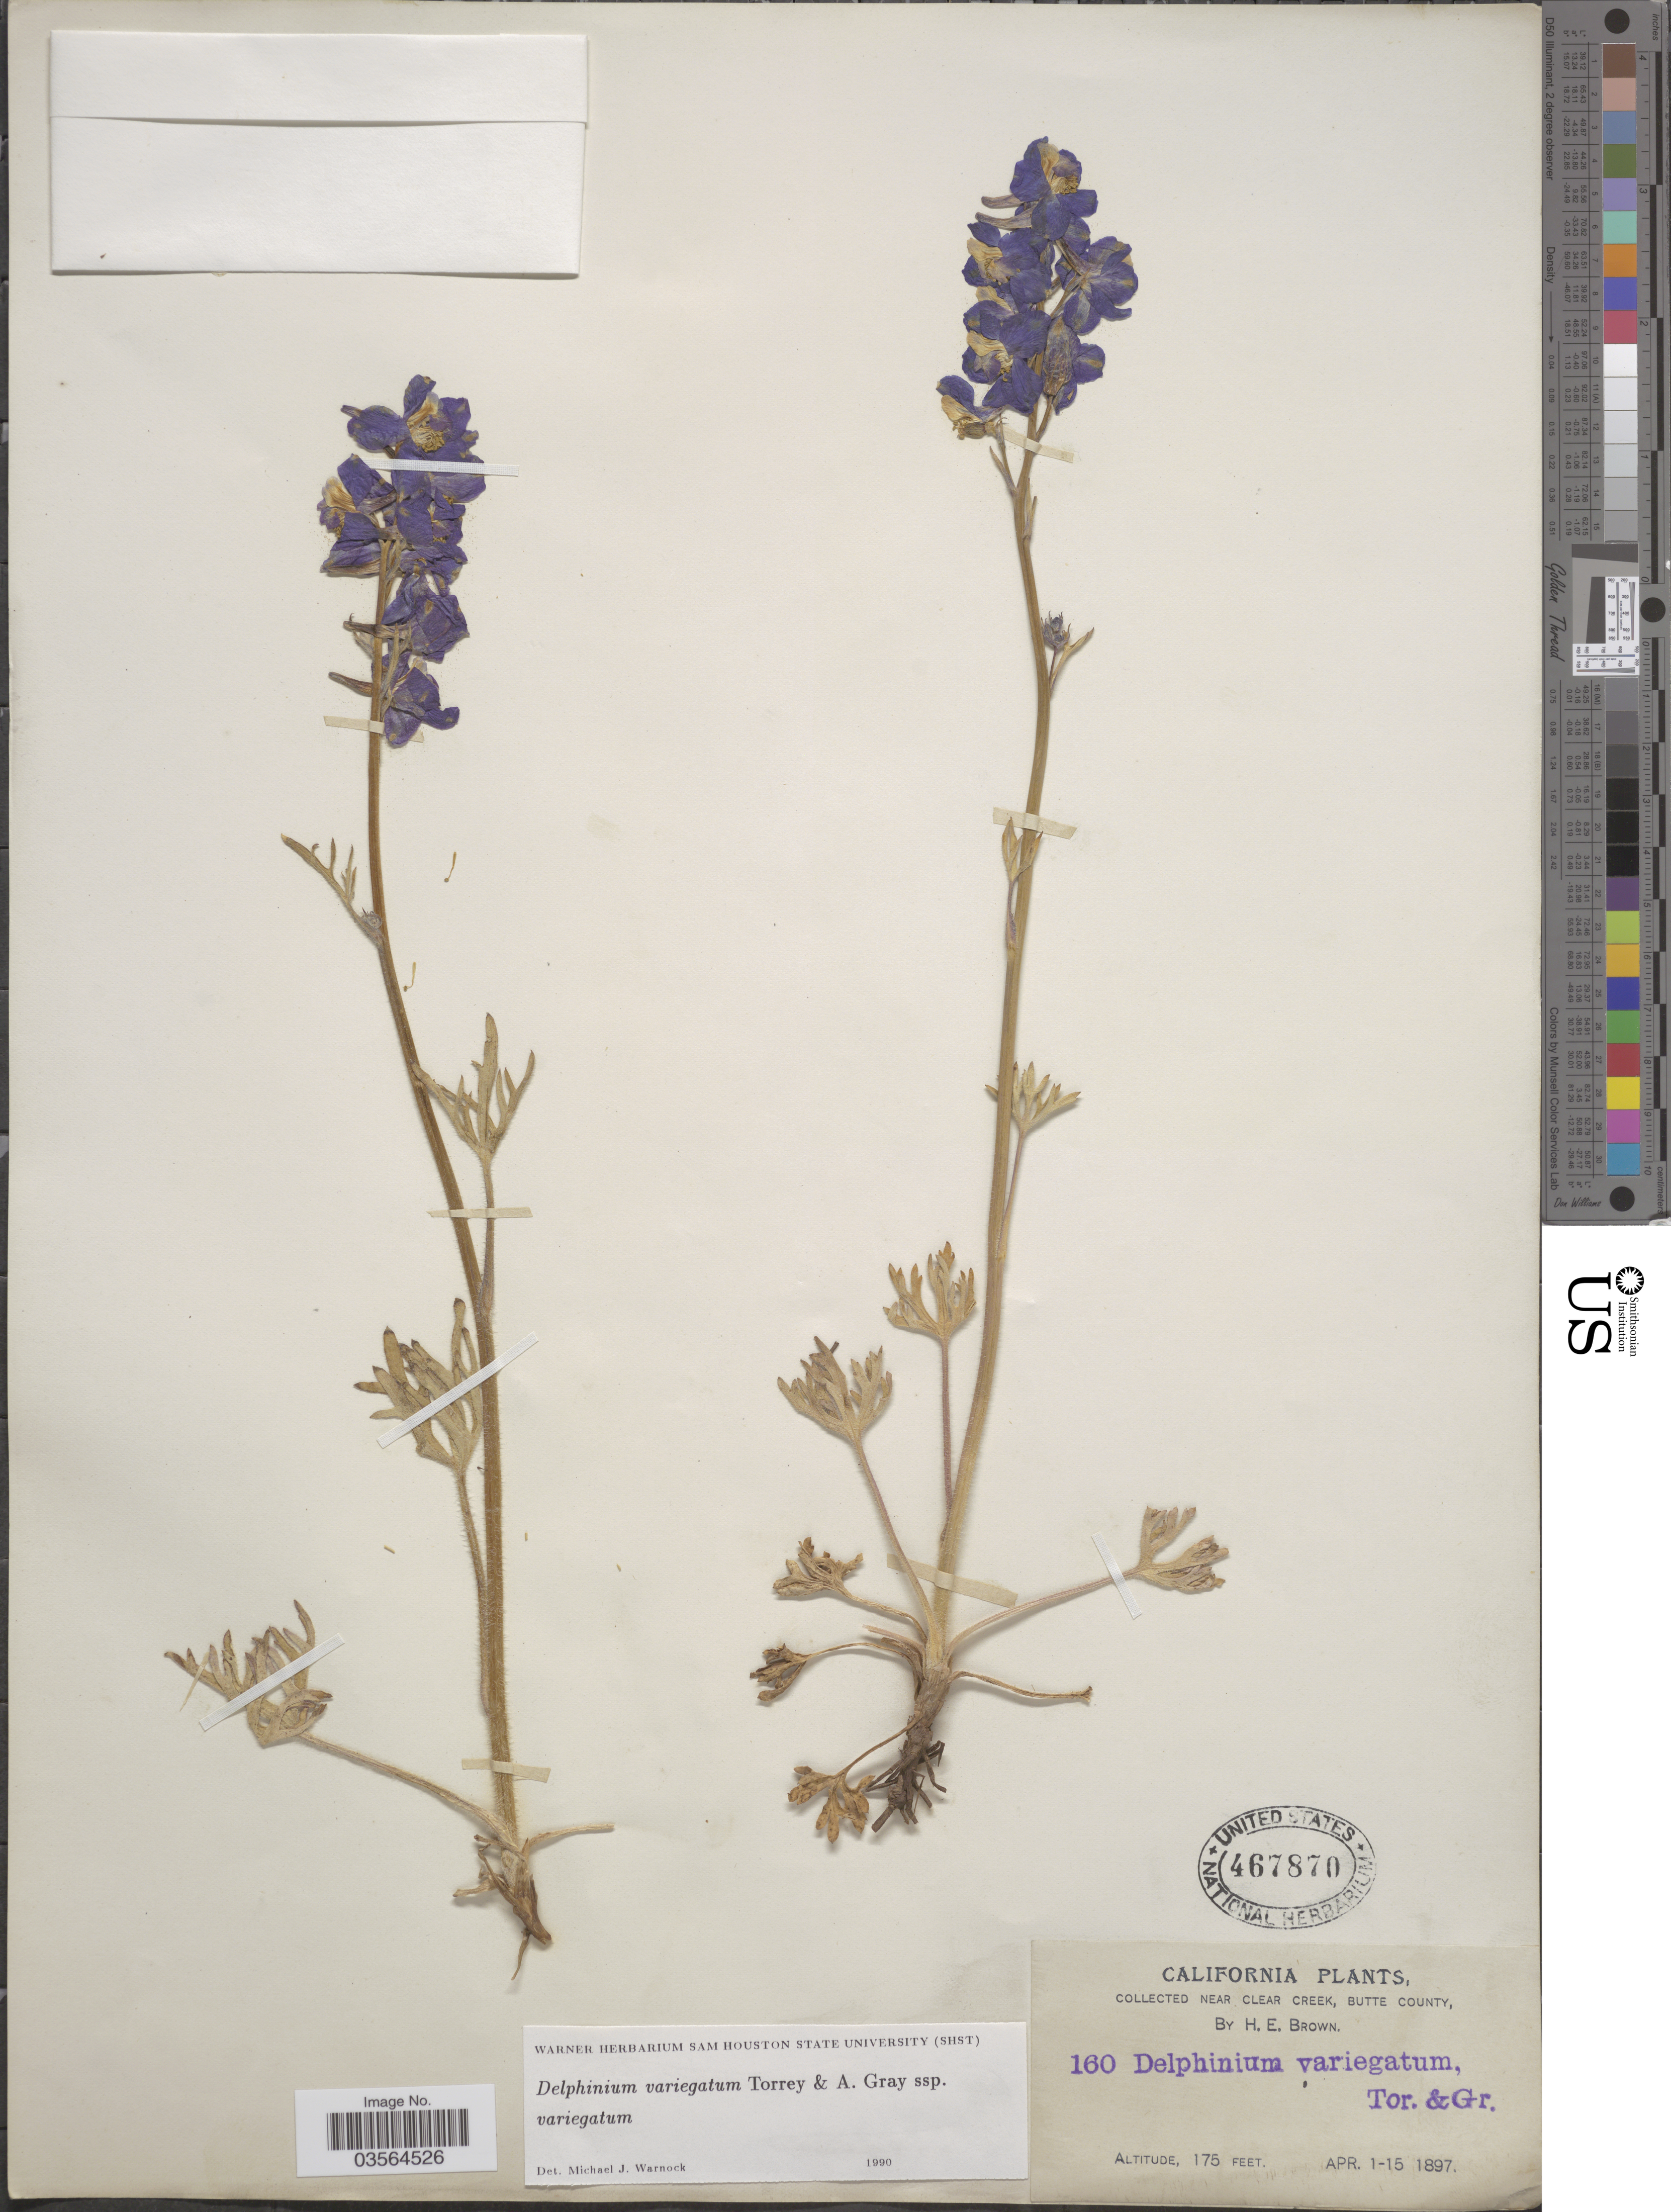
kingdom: Plantae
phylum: Tracheophyta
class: Magnoliopsida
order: Ranunculales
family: Ranunculaceae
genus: Delphinium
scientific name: Delphinium variegatum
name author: Torr. & A. Gray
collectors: H. E. Brown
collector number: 160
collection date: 1897-04-01/1897-04-15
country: United States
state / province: California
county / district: Butte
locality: Near Clear Creek, Butte County.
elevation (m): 53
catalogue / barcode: US 467870